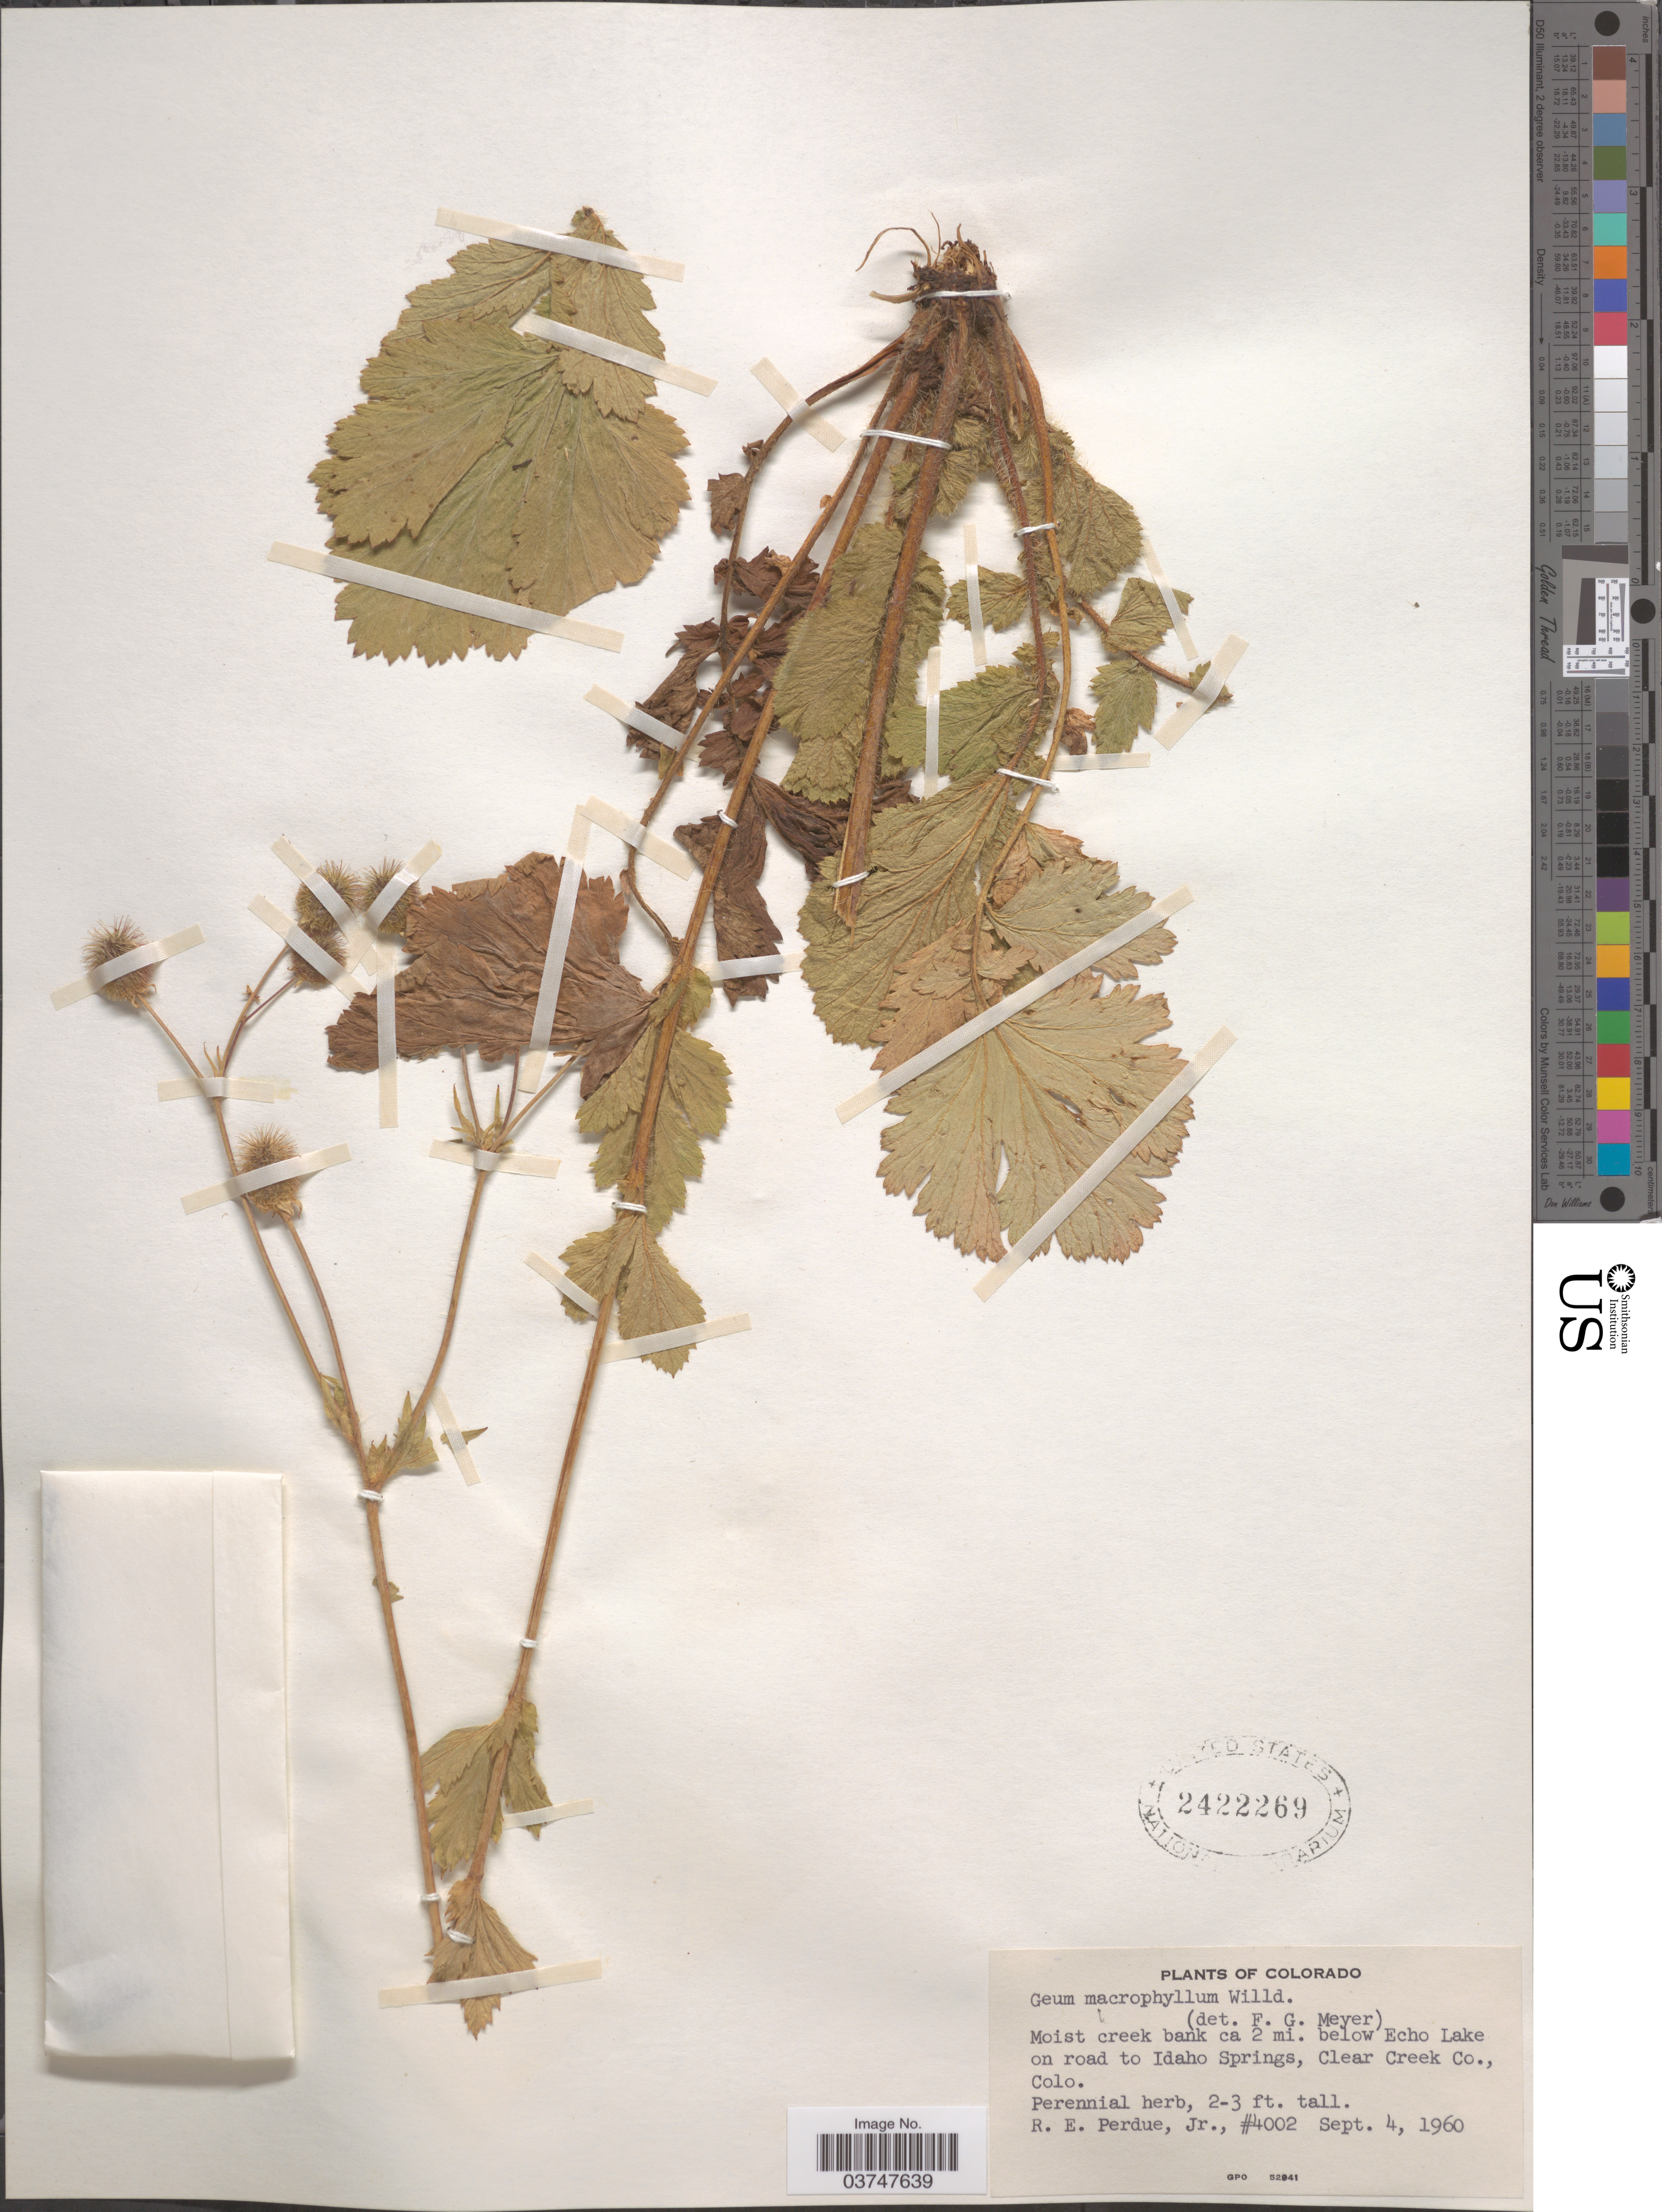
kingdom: Plantae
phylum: Tracheophyta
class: Magnoliopsida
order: Rosales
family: Rosaceae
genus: Geum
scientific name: Geum macrophyllum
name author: Willd.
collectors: R. E. Perdue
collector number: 4002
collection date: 1960-09-04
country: United States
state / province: Colorado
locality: Ca 2 mi. below Echo Lake on road to Idaho Springs, Clear Creek Co.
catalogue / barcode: US 2422269